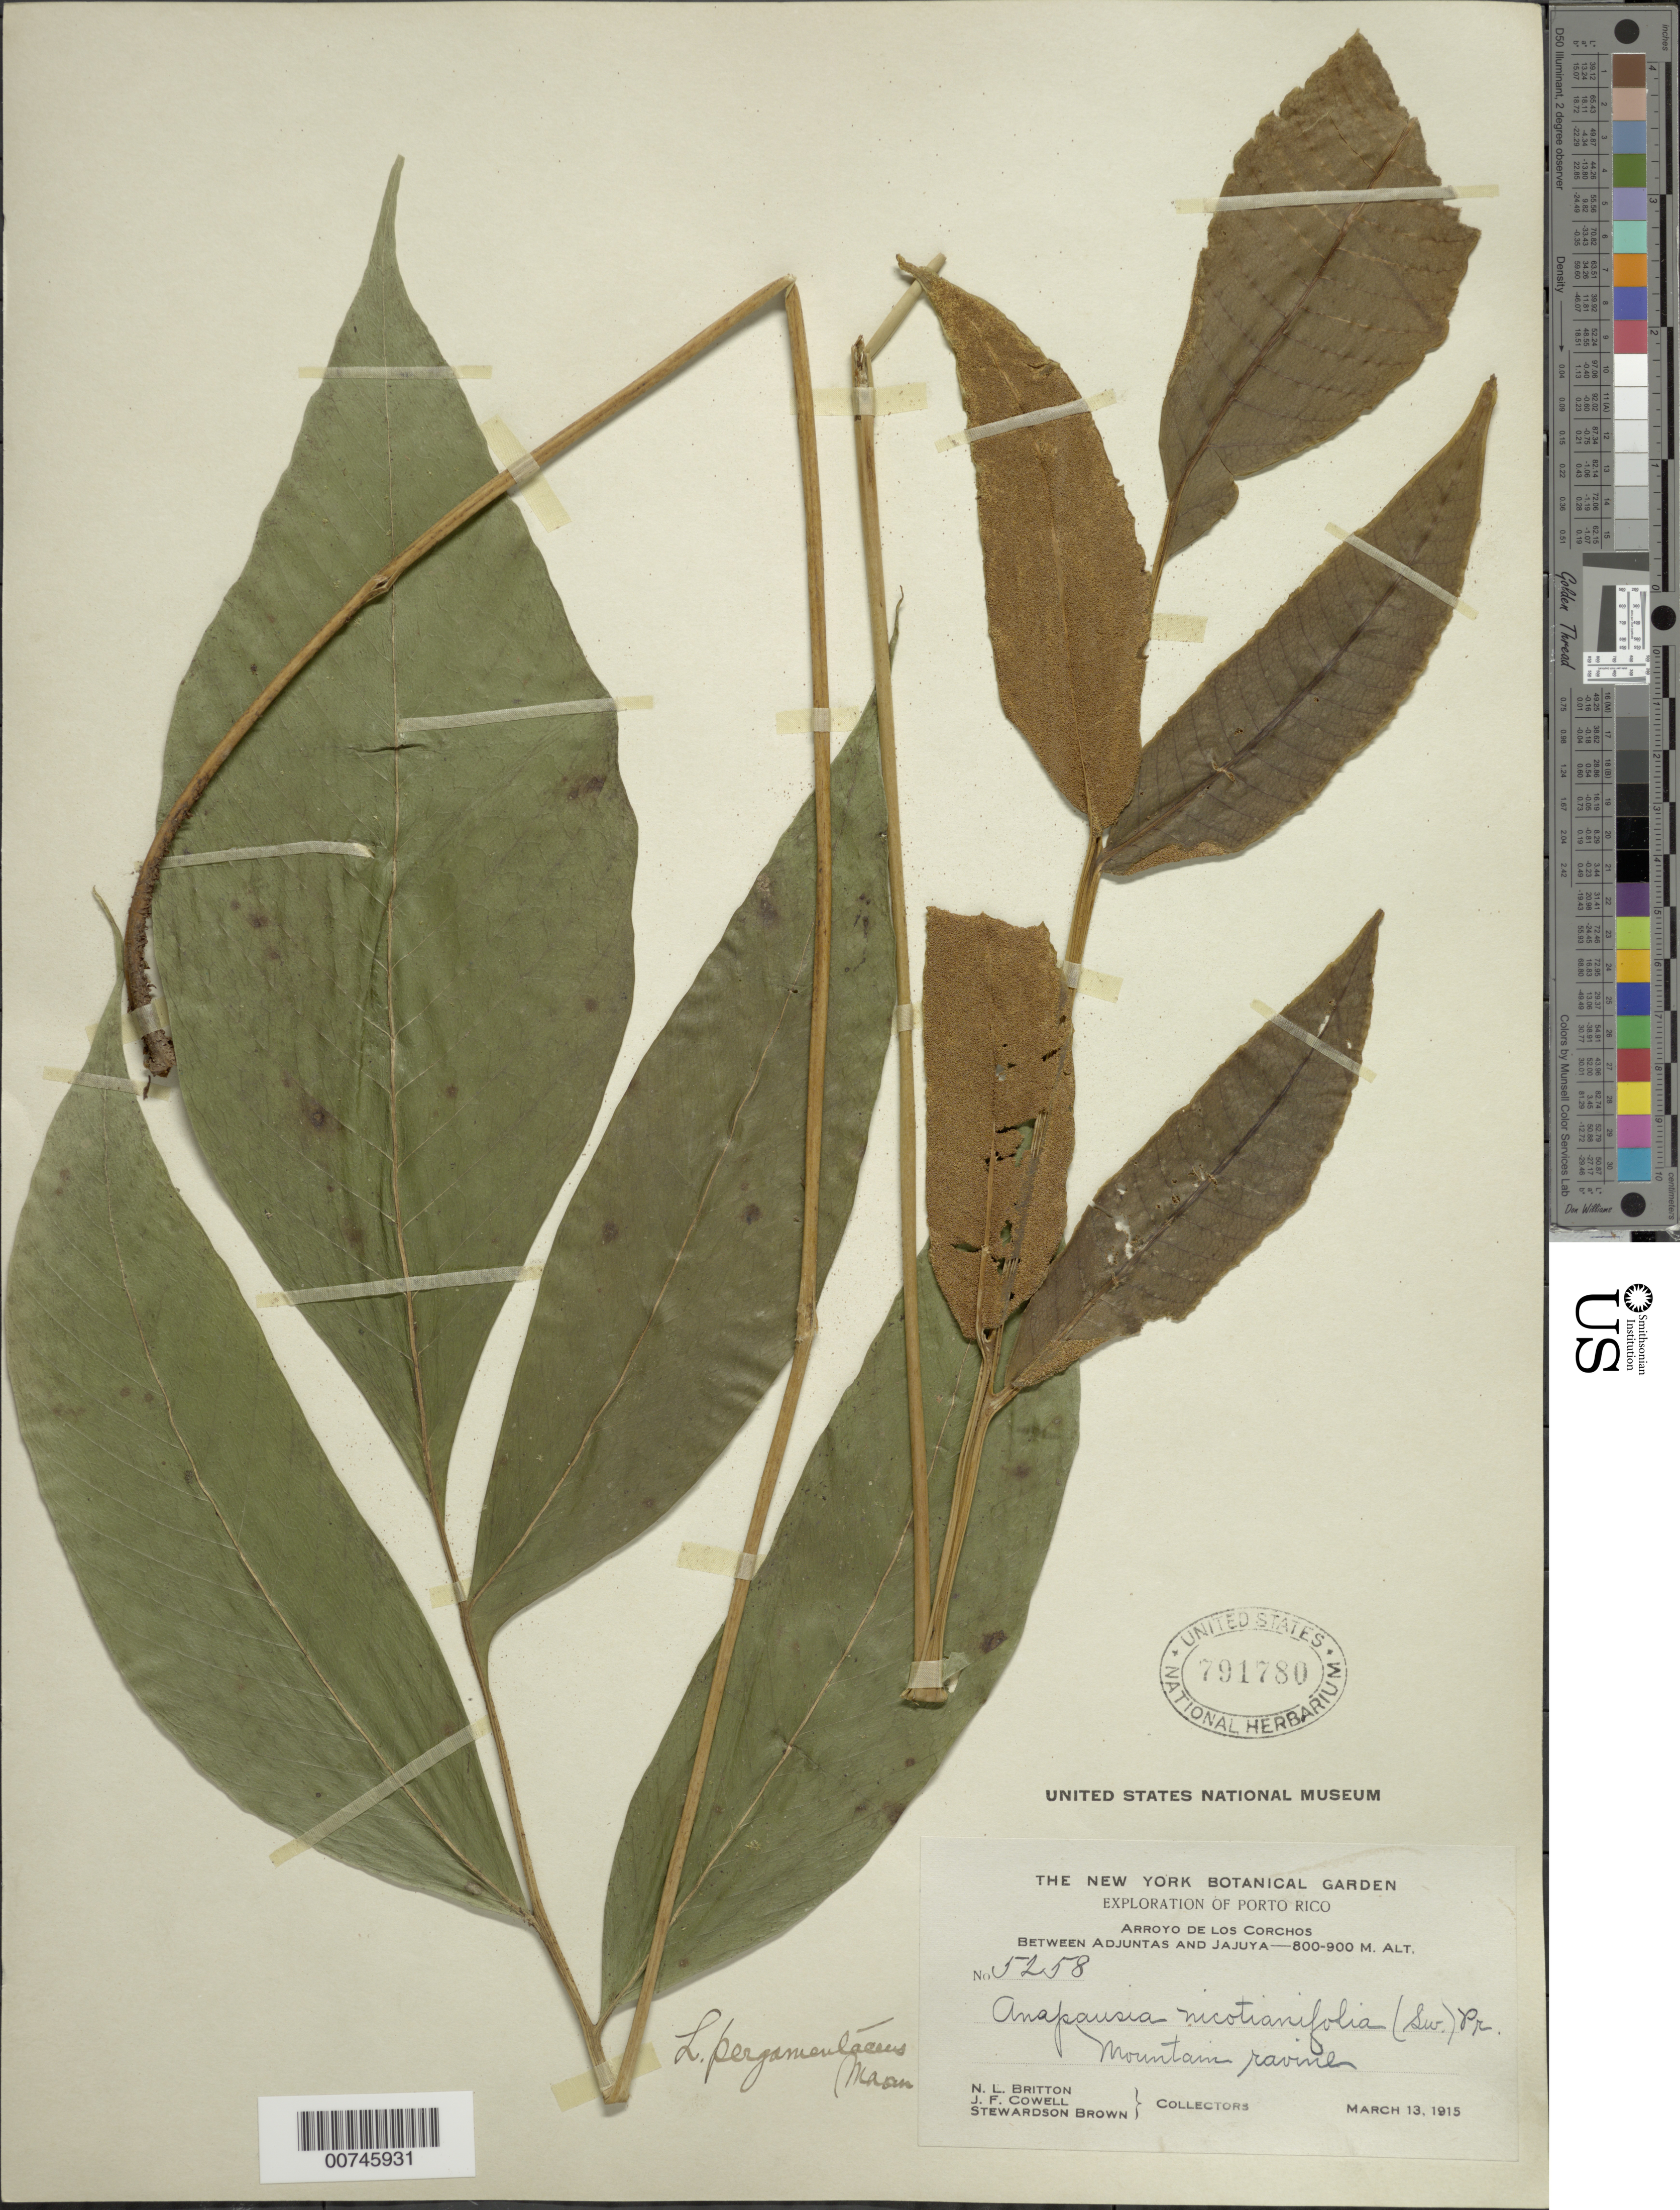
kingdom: Plantae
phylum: Tracheophyta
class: Polypodiopsida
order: Polypodiales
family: Dryopteridaceae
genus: Mickelia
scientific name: Mickelia pergamentacea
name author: (Maxon) R.C. Moran et al.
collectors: N. Britton, J. F. Cowell & S. Brown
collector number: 5258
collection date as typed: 13 Mar 1915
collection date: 1915-03-13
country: Puerto Rico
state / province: Jayuya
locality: Arroyo de Los Corchos, between Adjuntas and Jayuya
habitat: Mountain ravine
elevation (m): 800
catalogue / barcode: US 791780